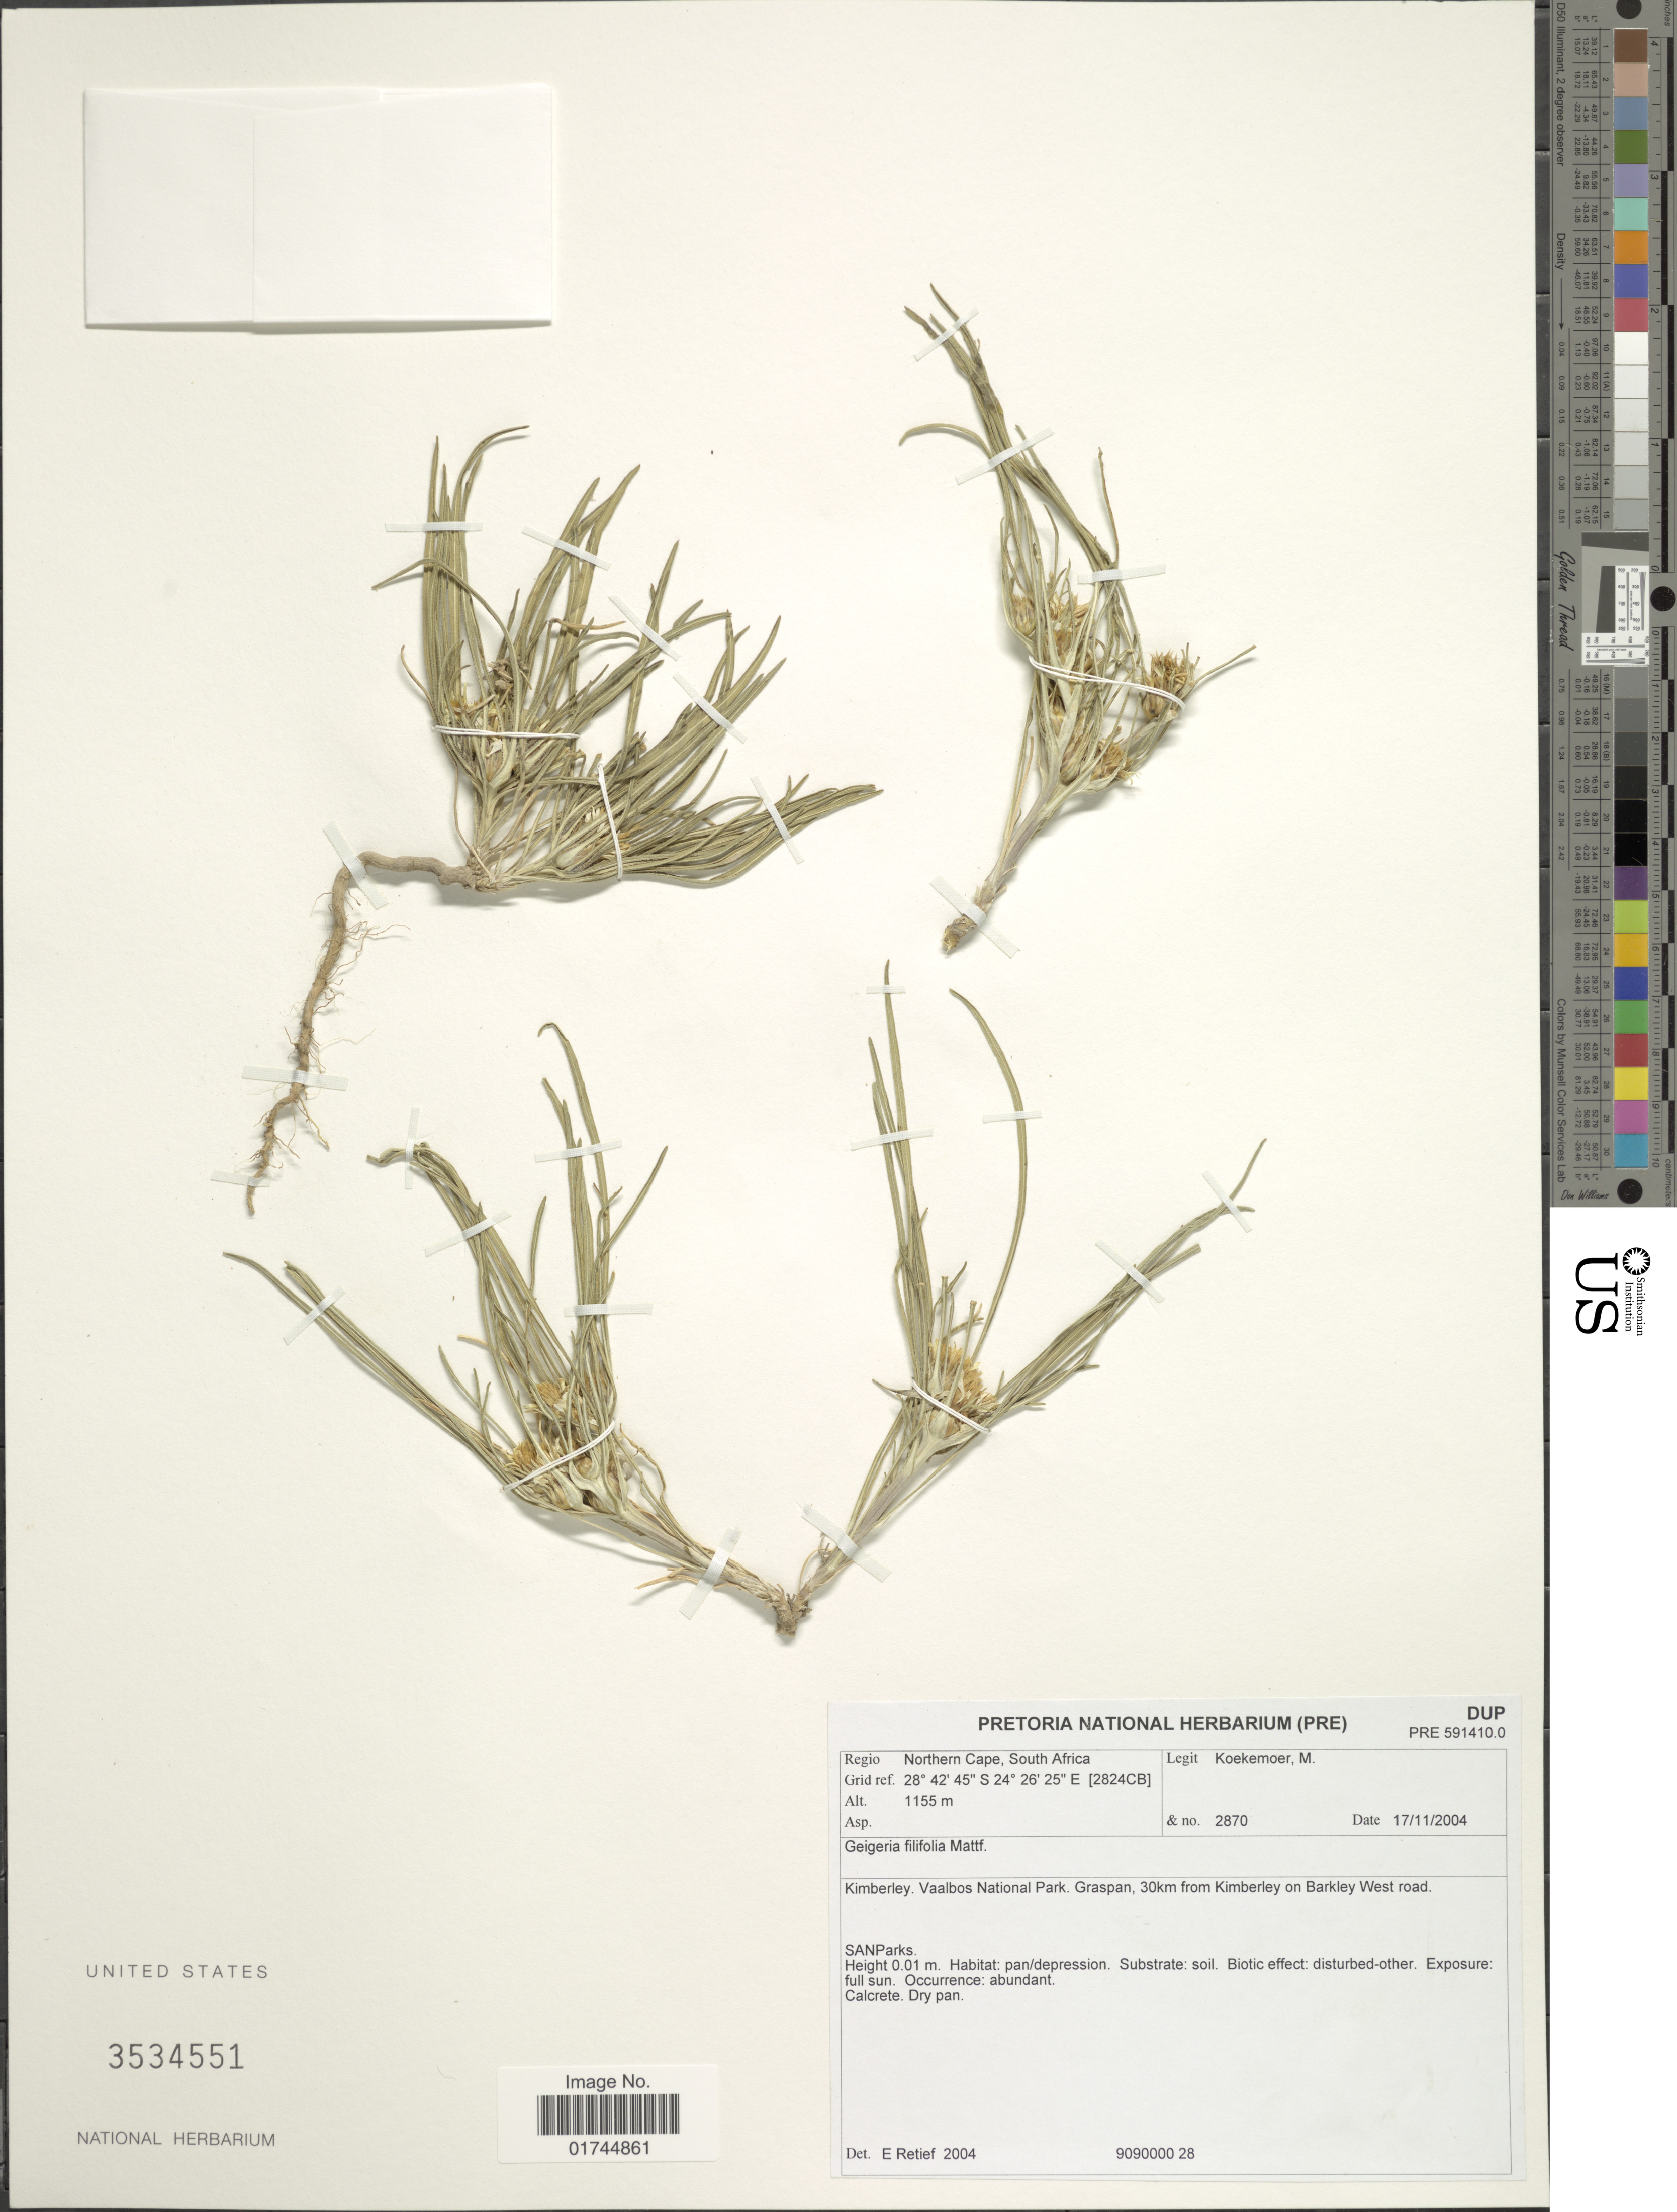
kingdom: Plantae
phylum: Tracheophyta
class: Magnoliopsida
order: Asterales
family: Asteraceae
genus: Geigeria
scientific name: Geigeria filifolia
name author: Mattf.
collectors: M. Koekemoer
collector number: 2870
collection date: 2004-11-17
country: South Africa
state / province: Northern Cape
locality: Kimberley. Vaalbos National Park. Graspan, 30km KImberley on Barkley West Road.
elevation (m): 1155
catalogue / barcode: US 3534551